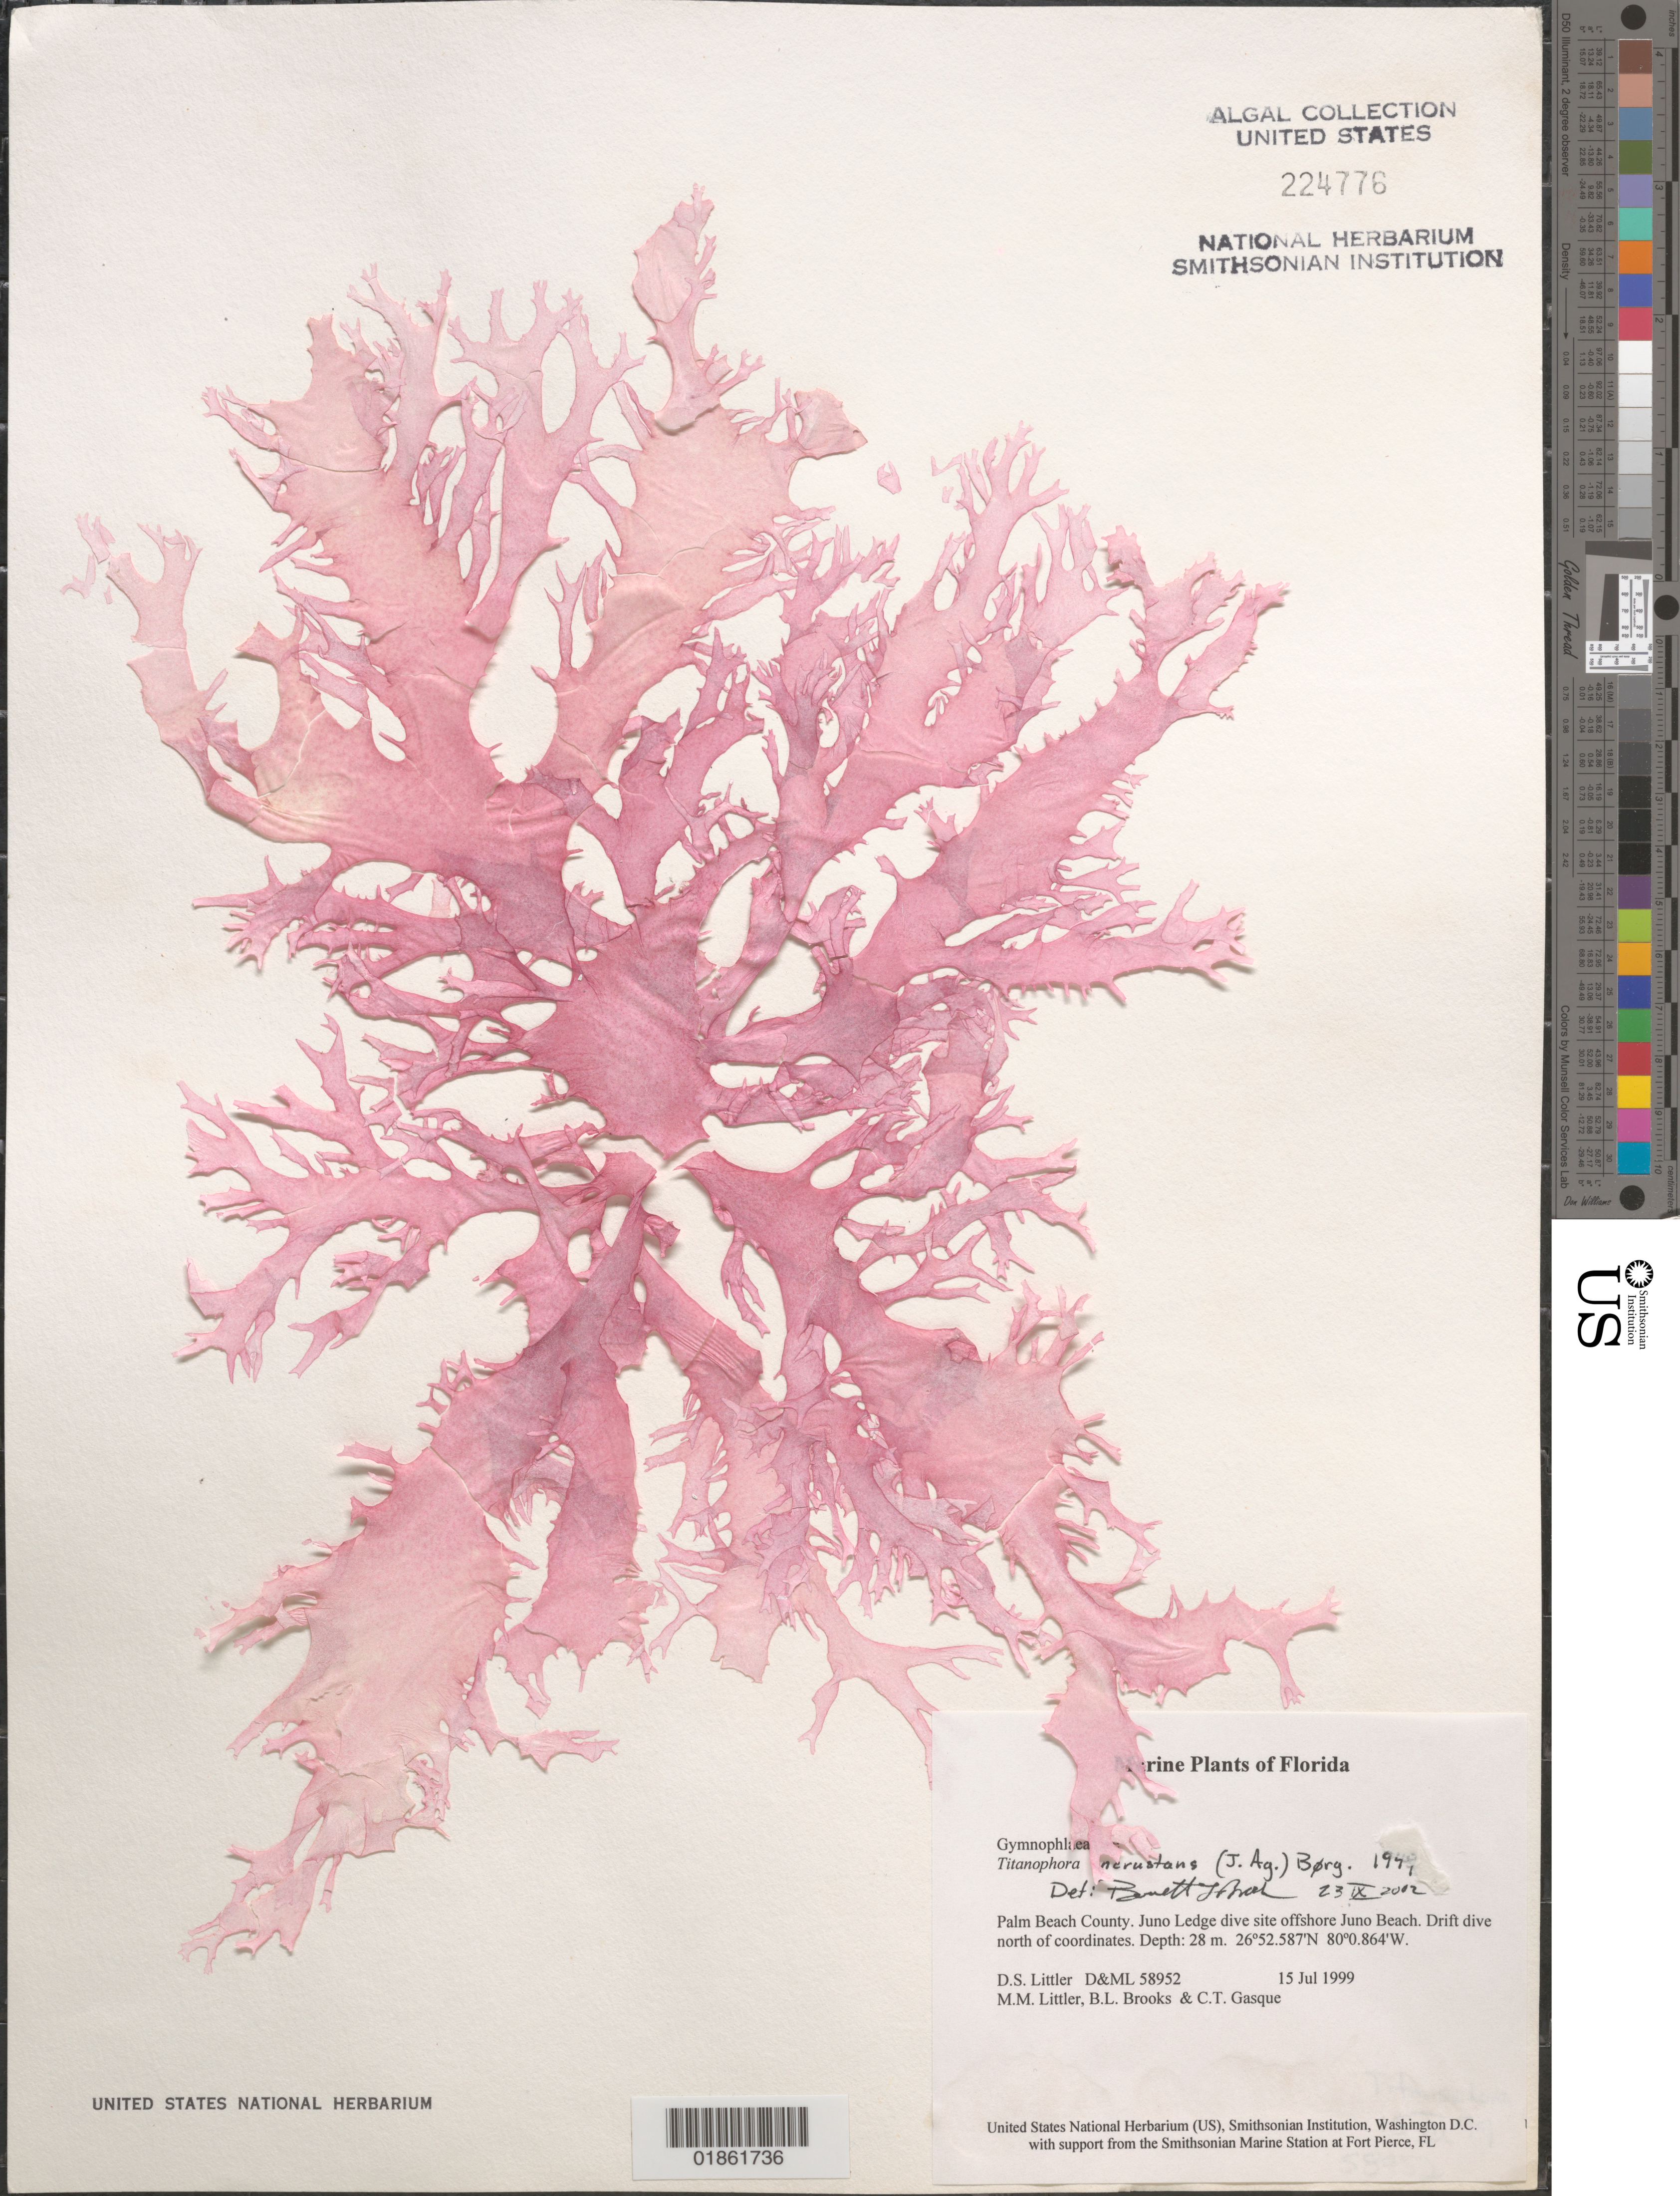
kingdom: Plantae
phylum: Rhodophyta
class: Florideophyceae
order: Nemastomatales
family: Schizymeniaceae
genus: Titanophora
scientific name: Titanophora sp.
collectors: D. S. Littler, M. M. Littler & C. Gasque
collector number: D&ML 58952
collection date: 1999-07-15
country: United States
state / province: Florida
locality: Juno Ledge dive site.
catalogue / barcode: US 224776